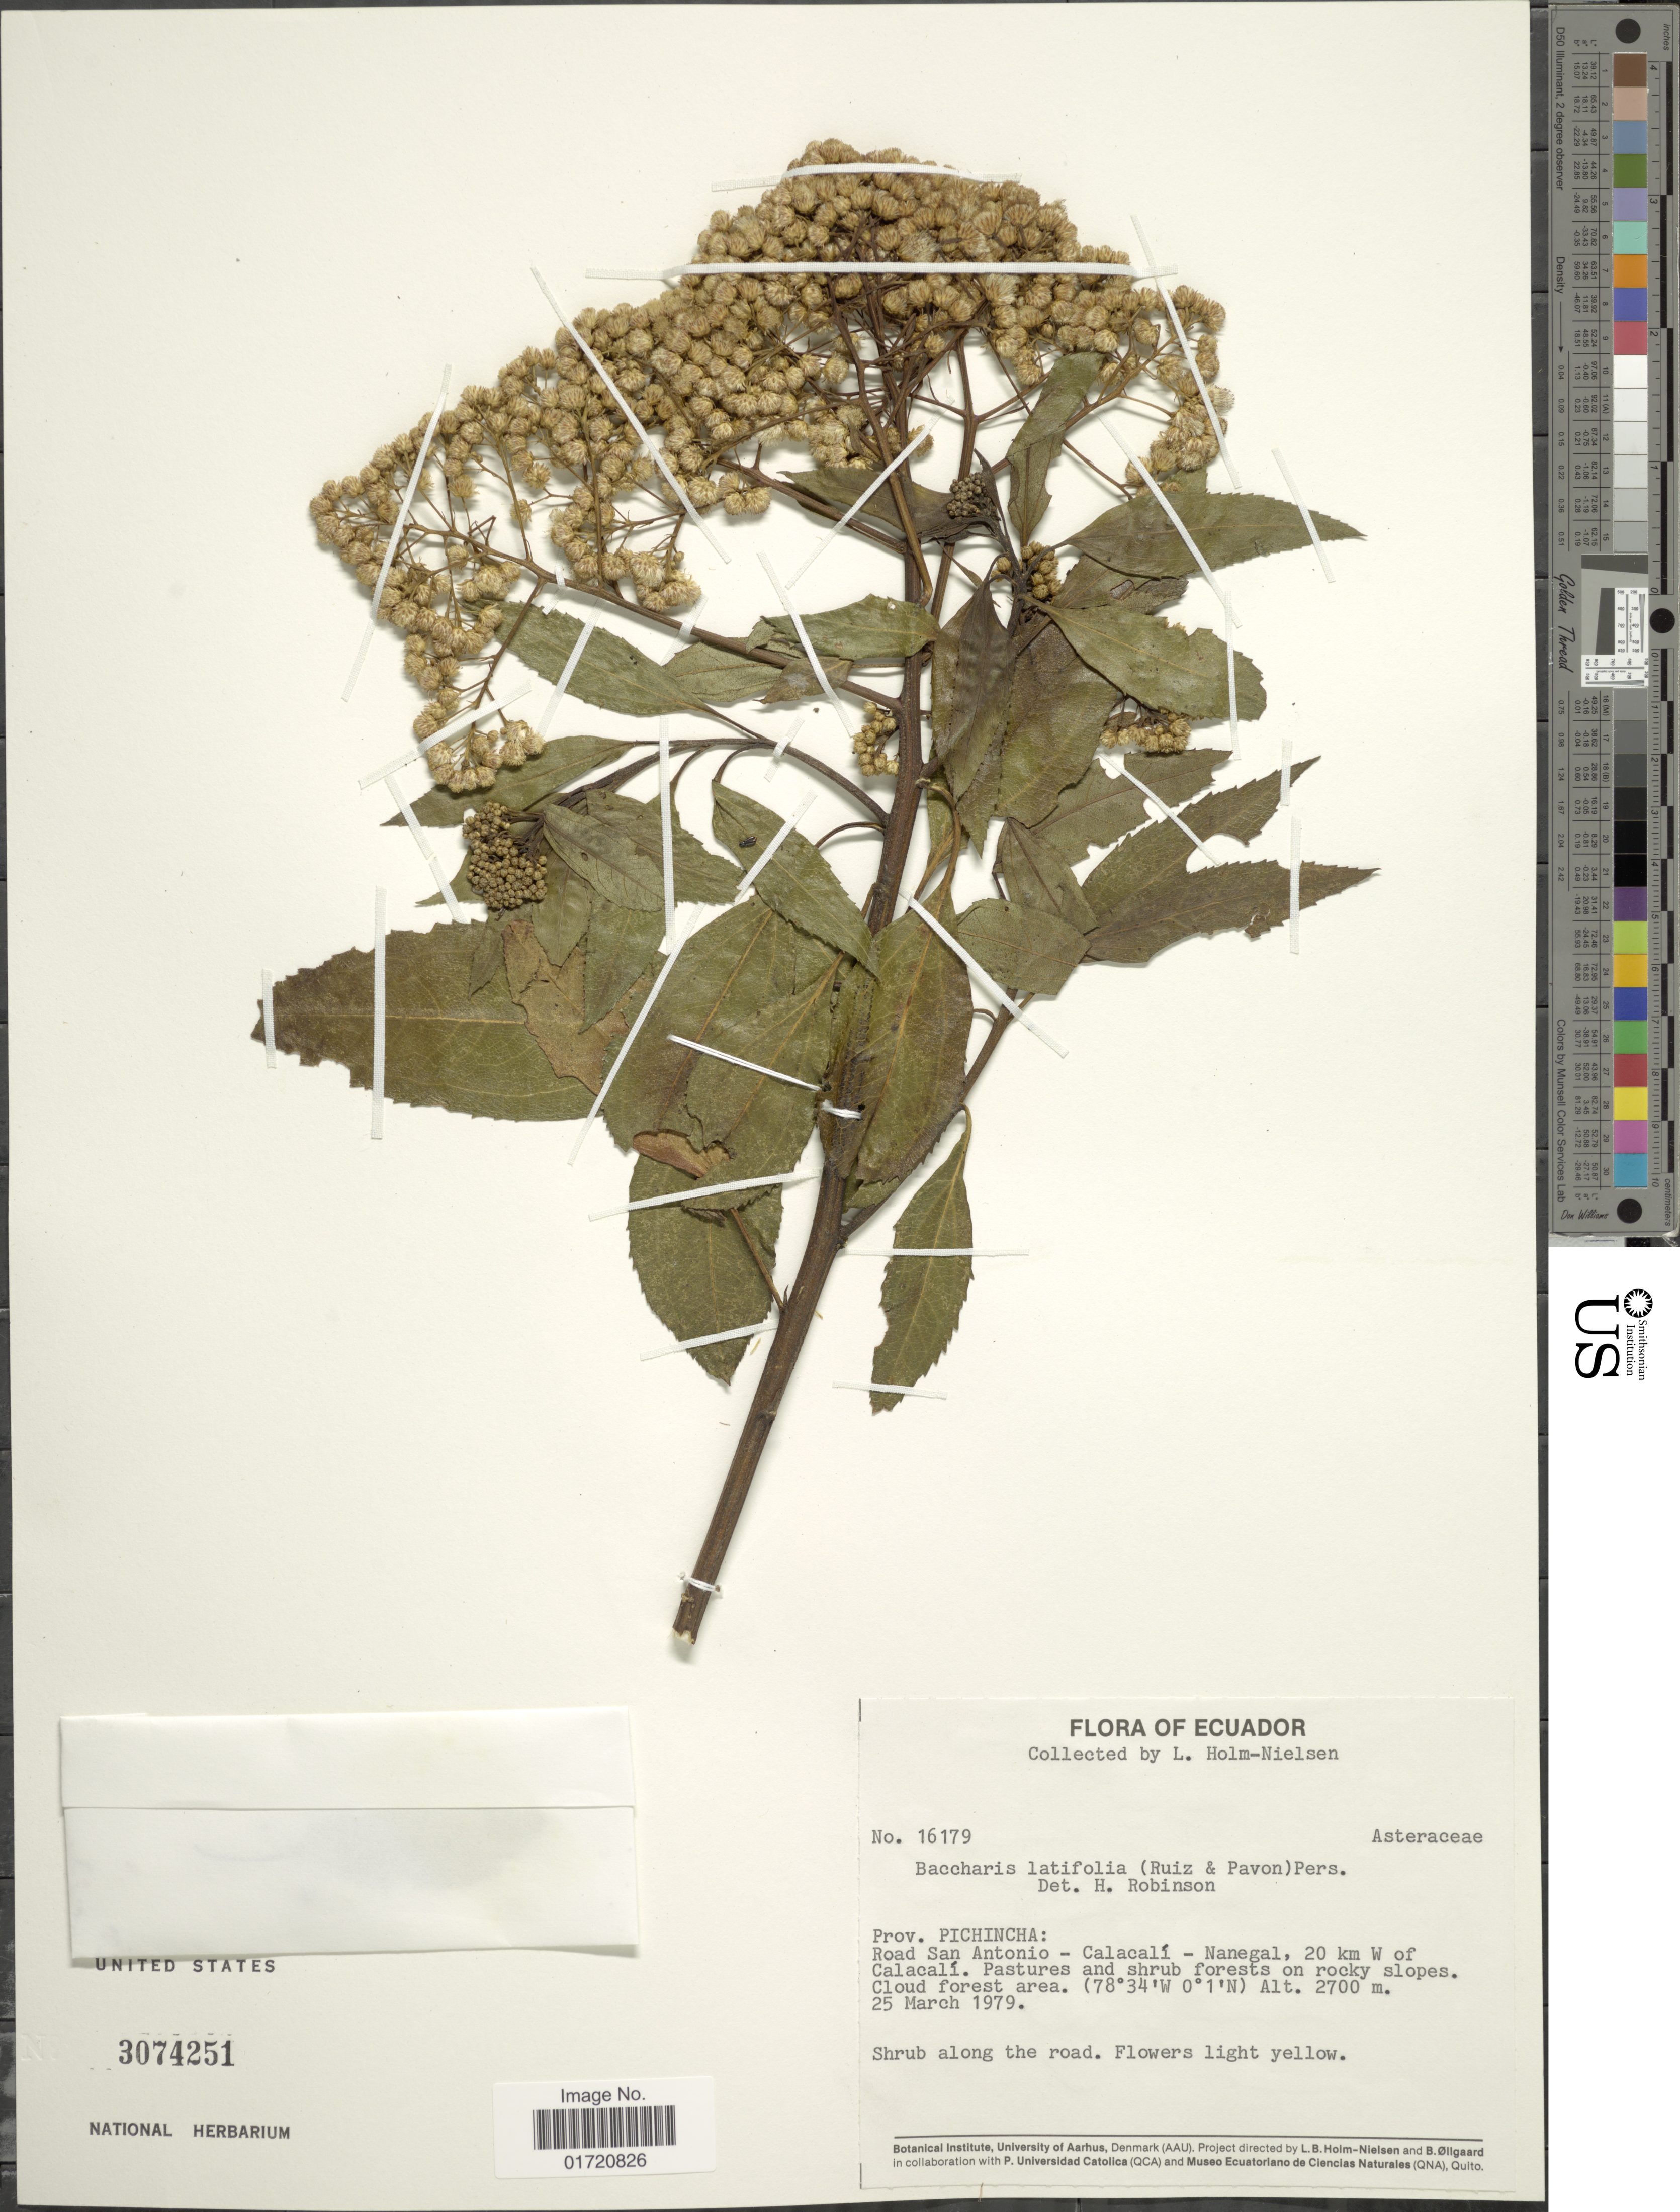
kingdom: Plantae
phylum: Tracheophyta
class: Magnoliopsida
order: Asterales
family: Asteraceae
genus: Baccharis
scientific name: Baccharis latifolia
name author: (Ruiz & Pav.) Pers.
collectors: L. B. Holm-Nielsen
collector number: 16179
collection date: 1979-03-25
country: Ecuador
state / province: Pichincha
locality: Road San Antonio-Calacali-Nanegal, 20 km W of Calacali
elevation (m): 2700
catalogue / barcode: US 3074251